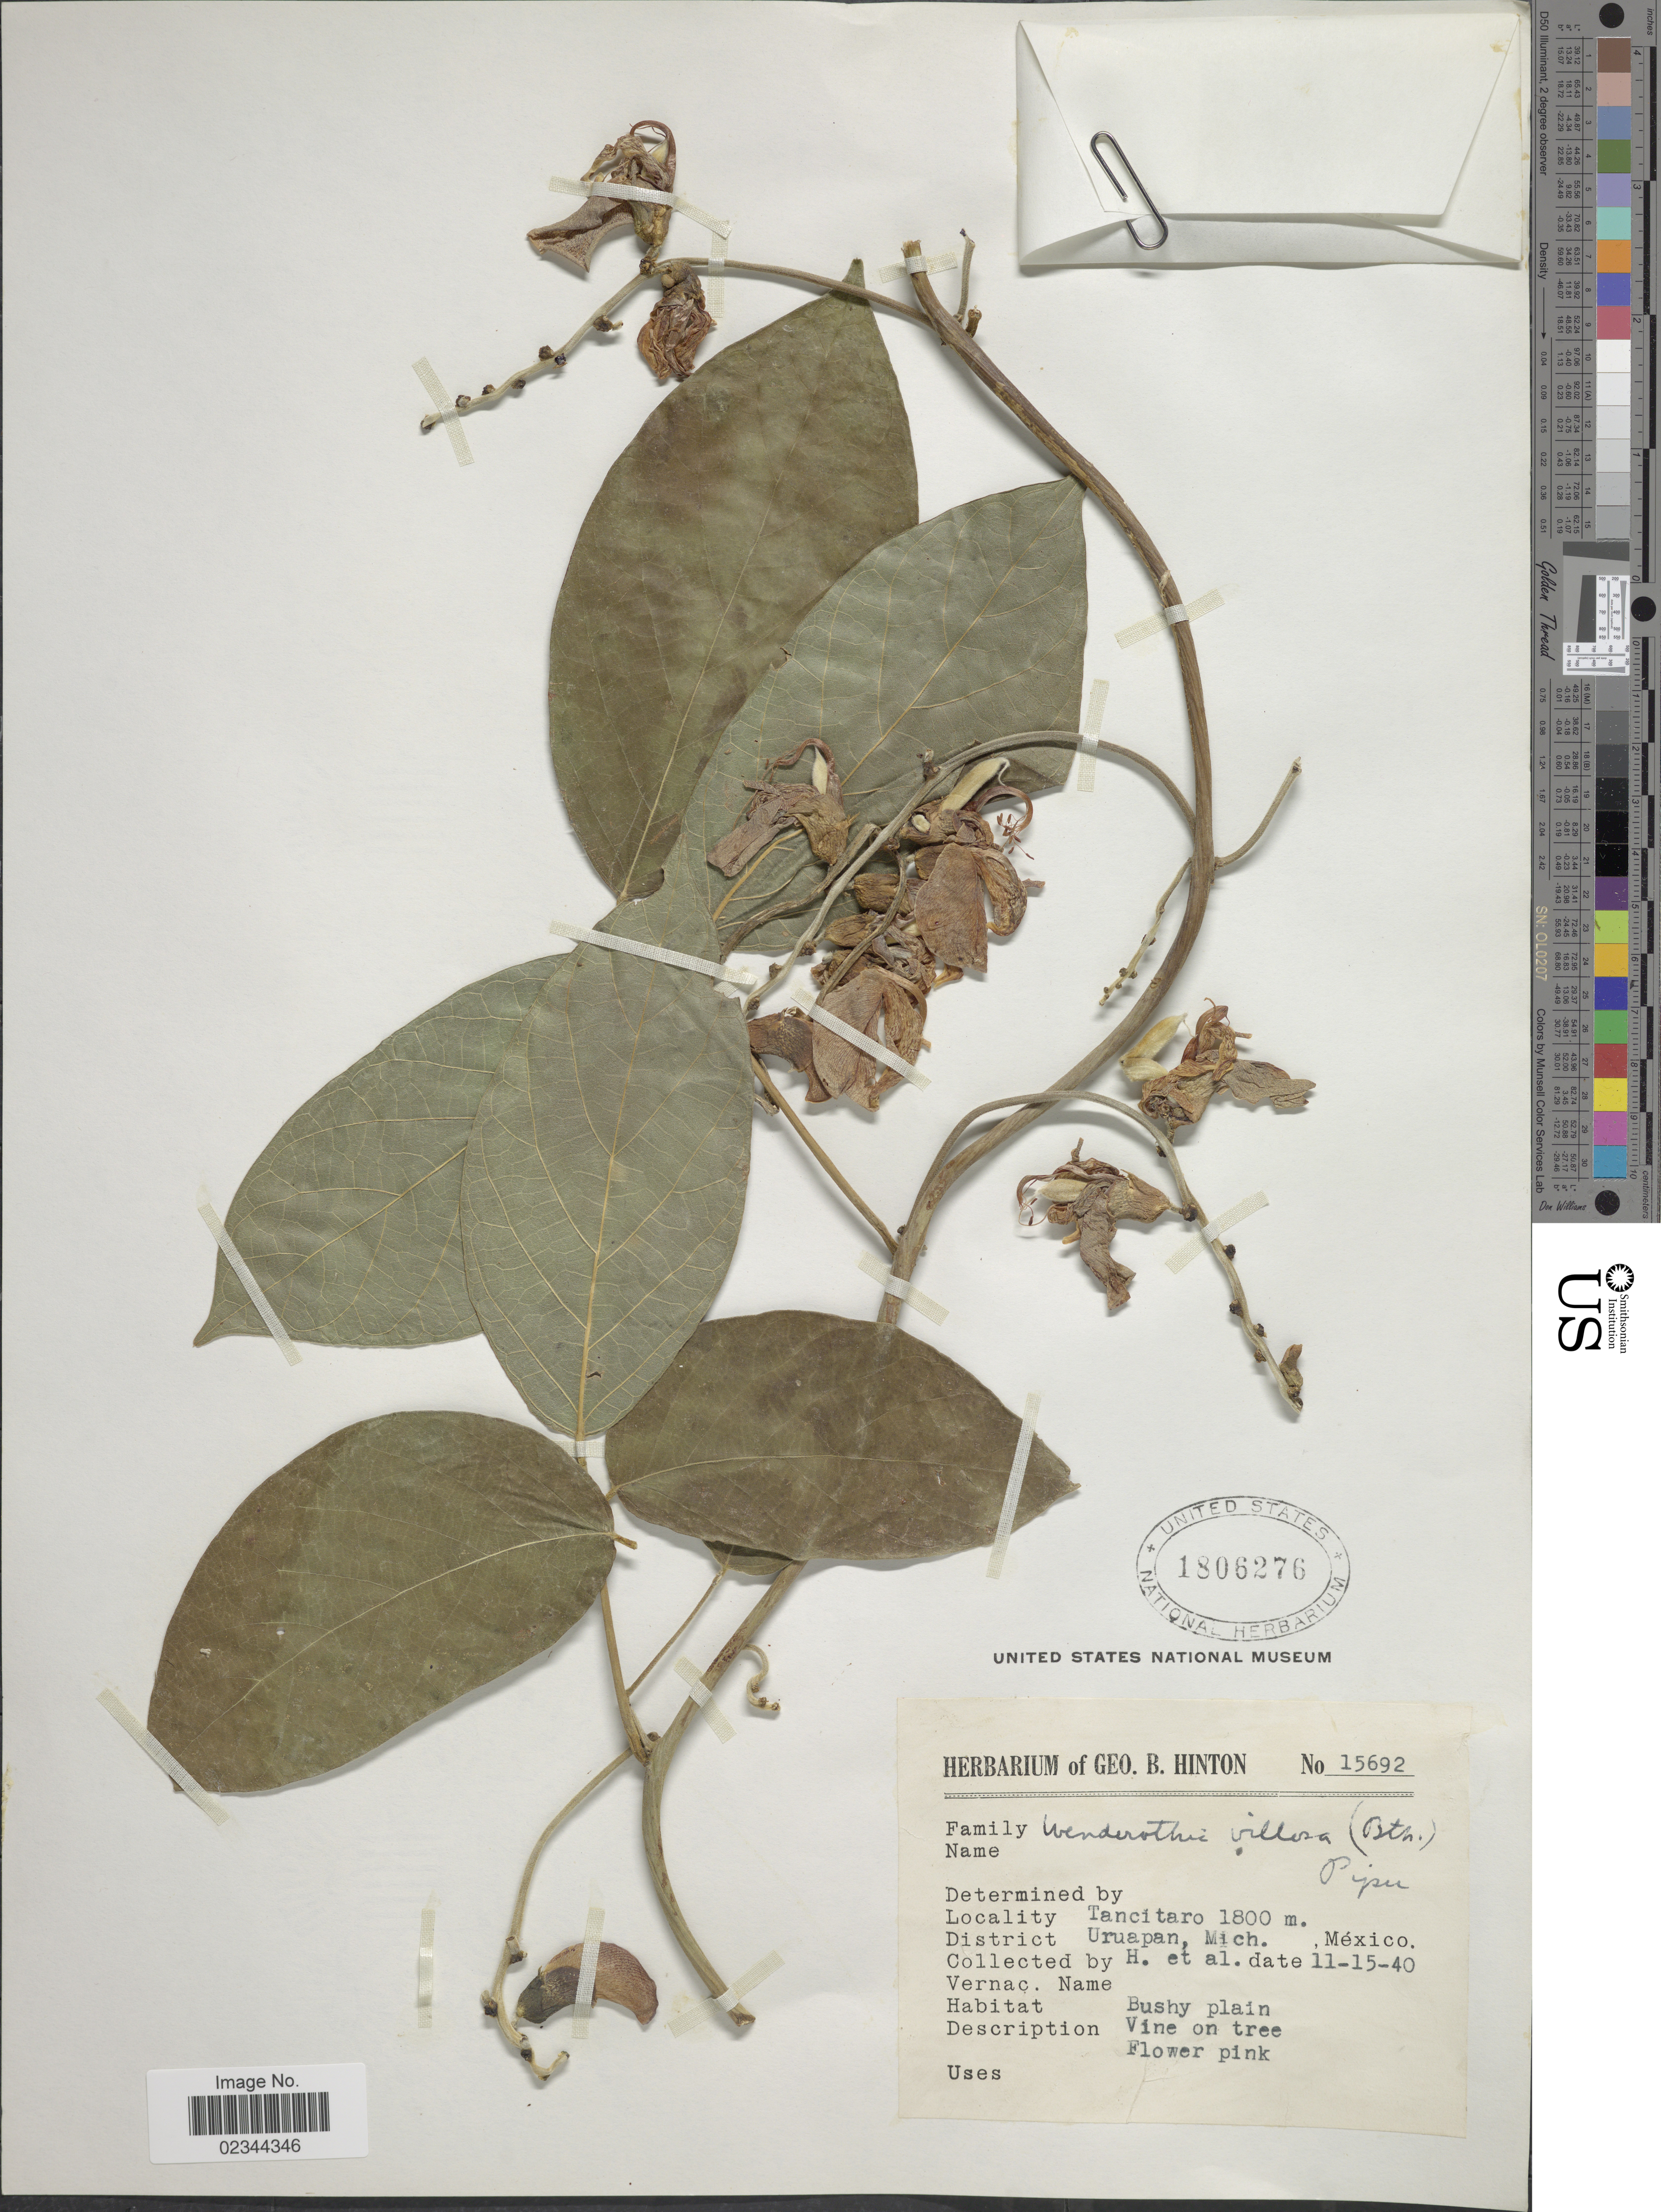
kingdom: Plantae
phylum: Tracheophyta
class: Magnoliopsida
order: Fabales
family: Fabaceae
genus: Canavalia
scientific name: Canavalia villosa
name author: Benth.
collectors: G. B. Hinton & et al.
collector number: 15692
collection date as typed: Transcribed d/m/y: 15/11/40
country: Mexico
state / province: Michoacán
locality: Tancitaro, District Uruapan.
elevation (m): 1800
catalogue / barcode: US 1806276